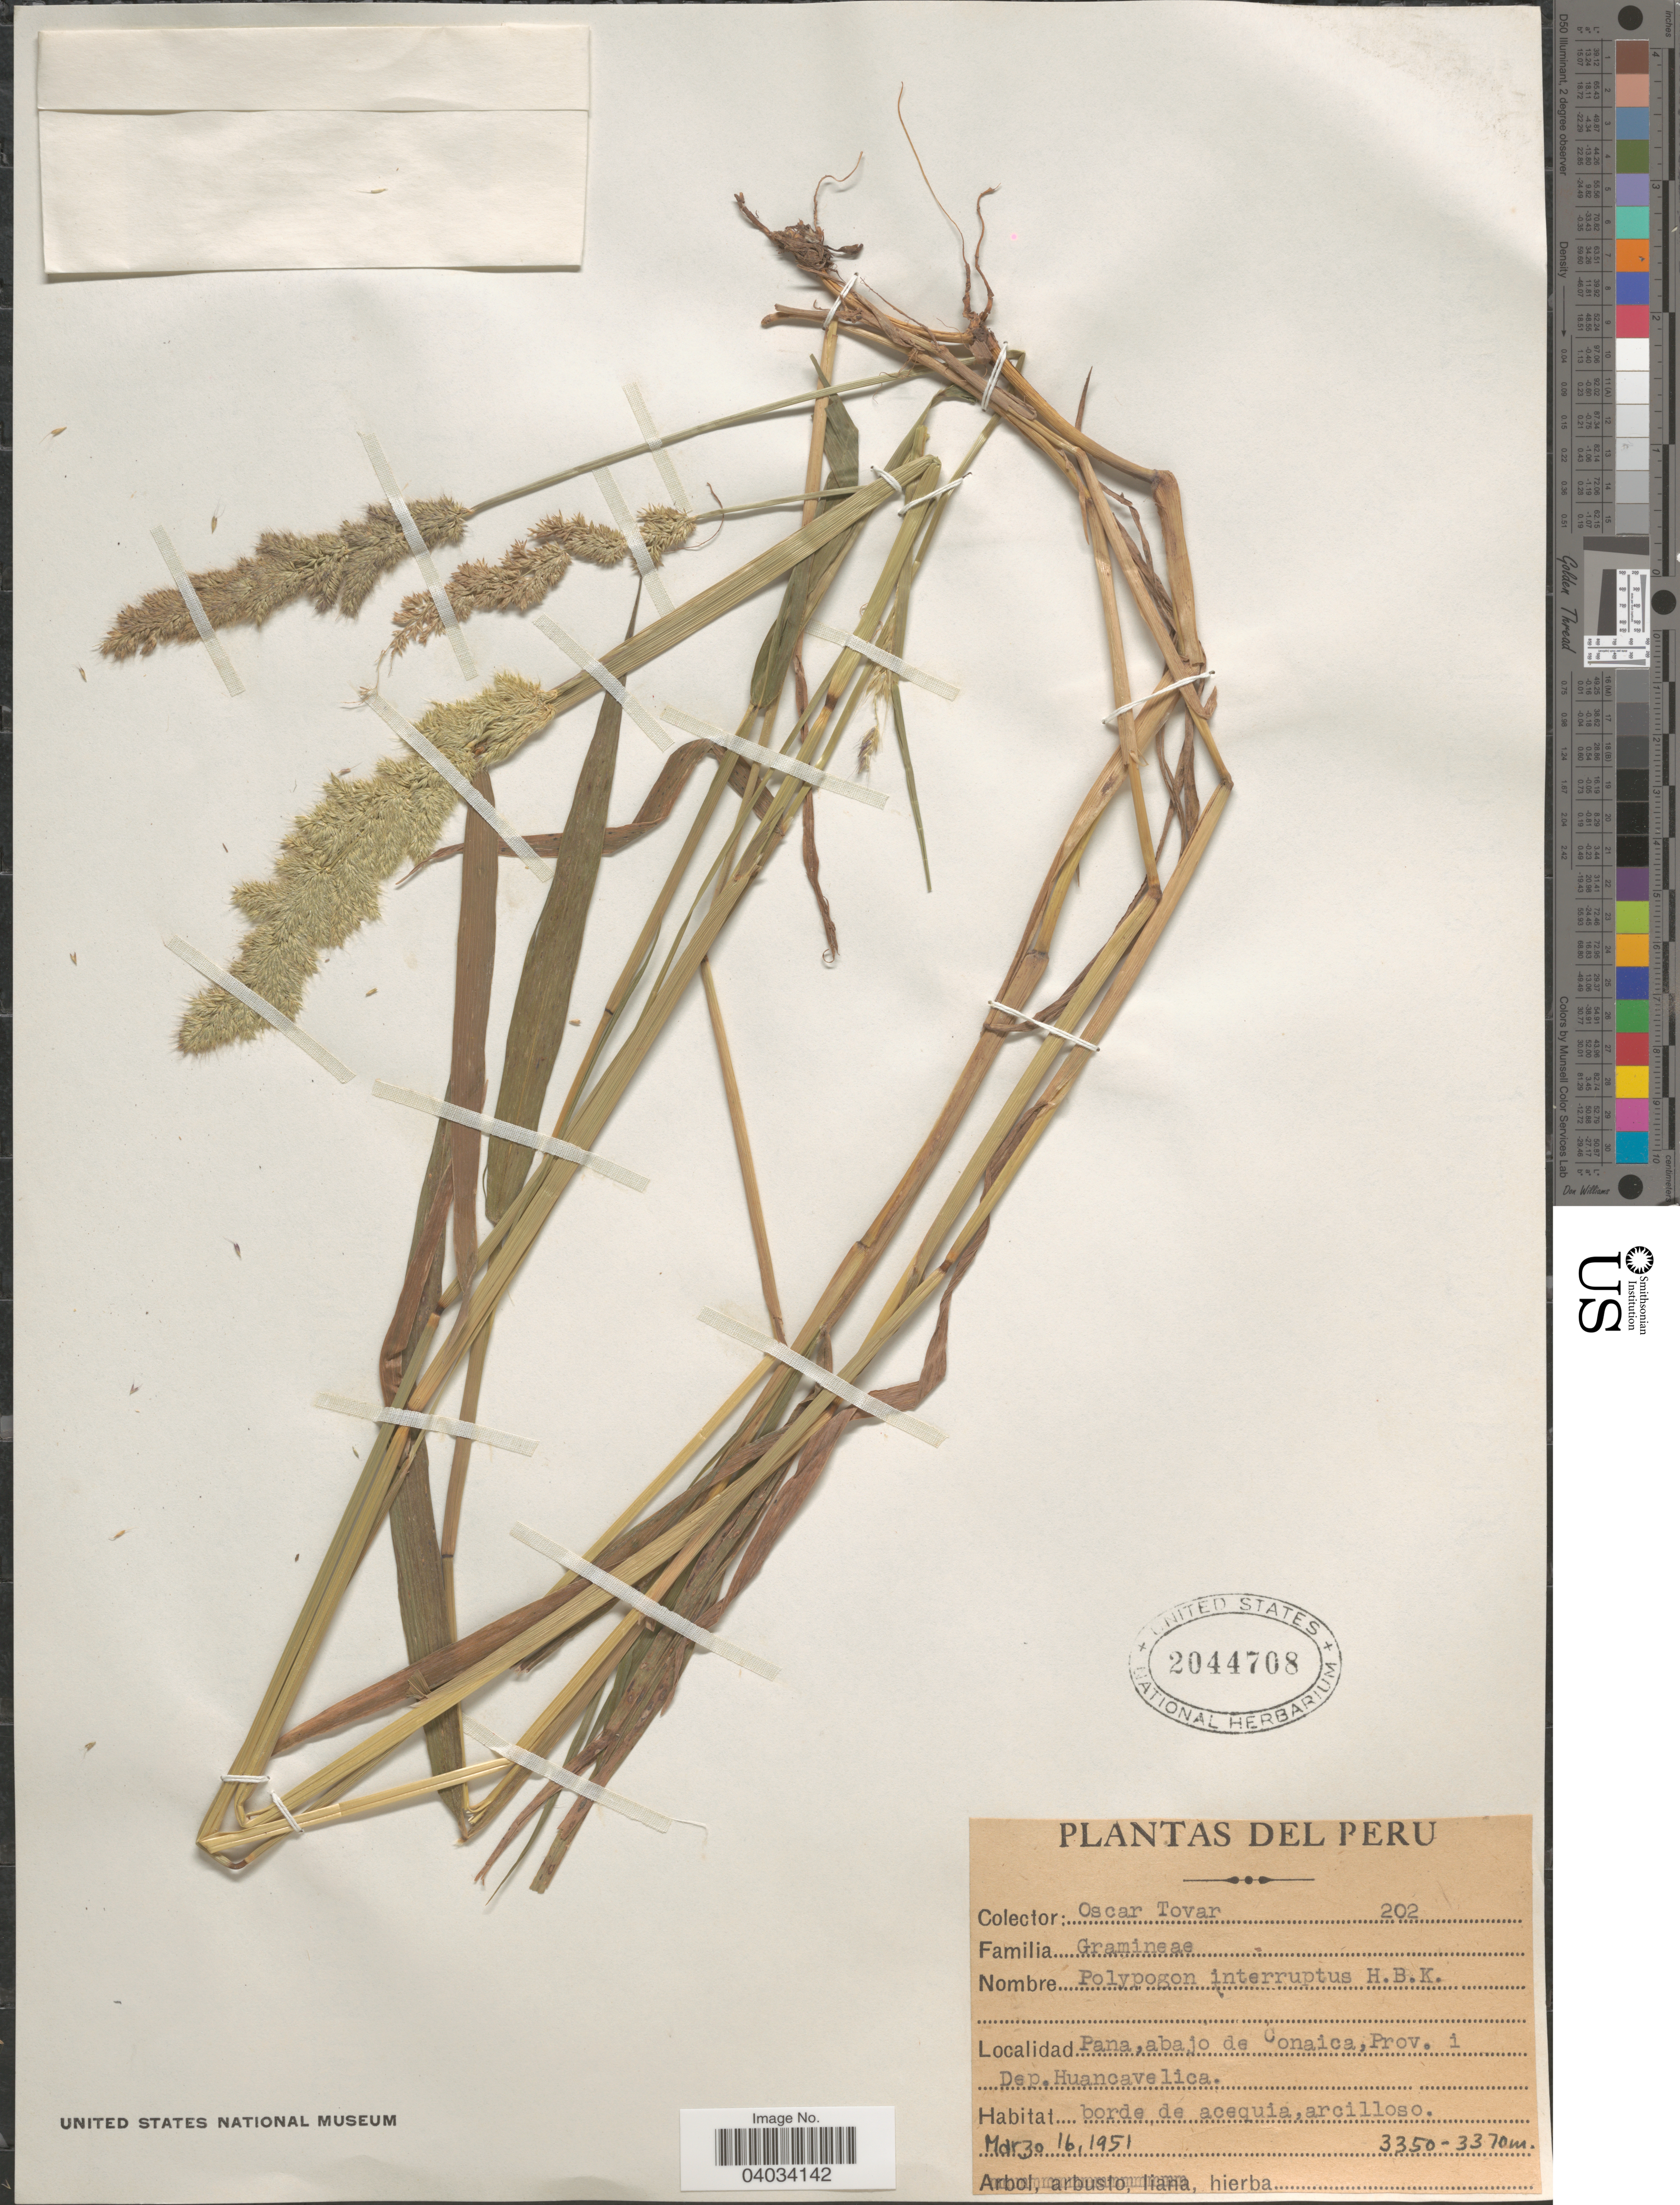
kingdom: Plantae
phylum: Tracheophyta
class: Liliopsida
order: Poales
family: Poaceae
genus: Polypogon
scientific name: Polypogon interruptus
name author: Kunth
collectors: Ó. Tovar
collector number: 202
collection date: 1951-03-16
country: Peru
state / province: Huancavelica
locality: Pana,abajo de Conaica,Prov. i Dep.Huancavelica.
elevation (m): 3350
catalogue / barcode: US 2044708